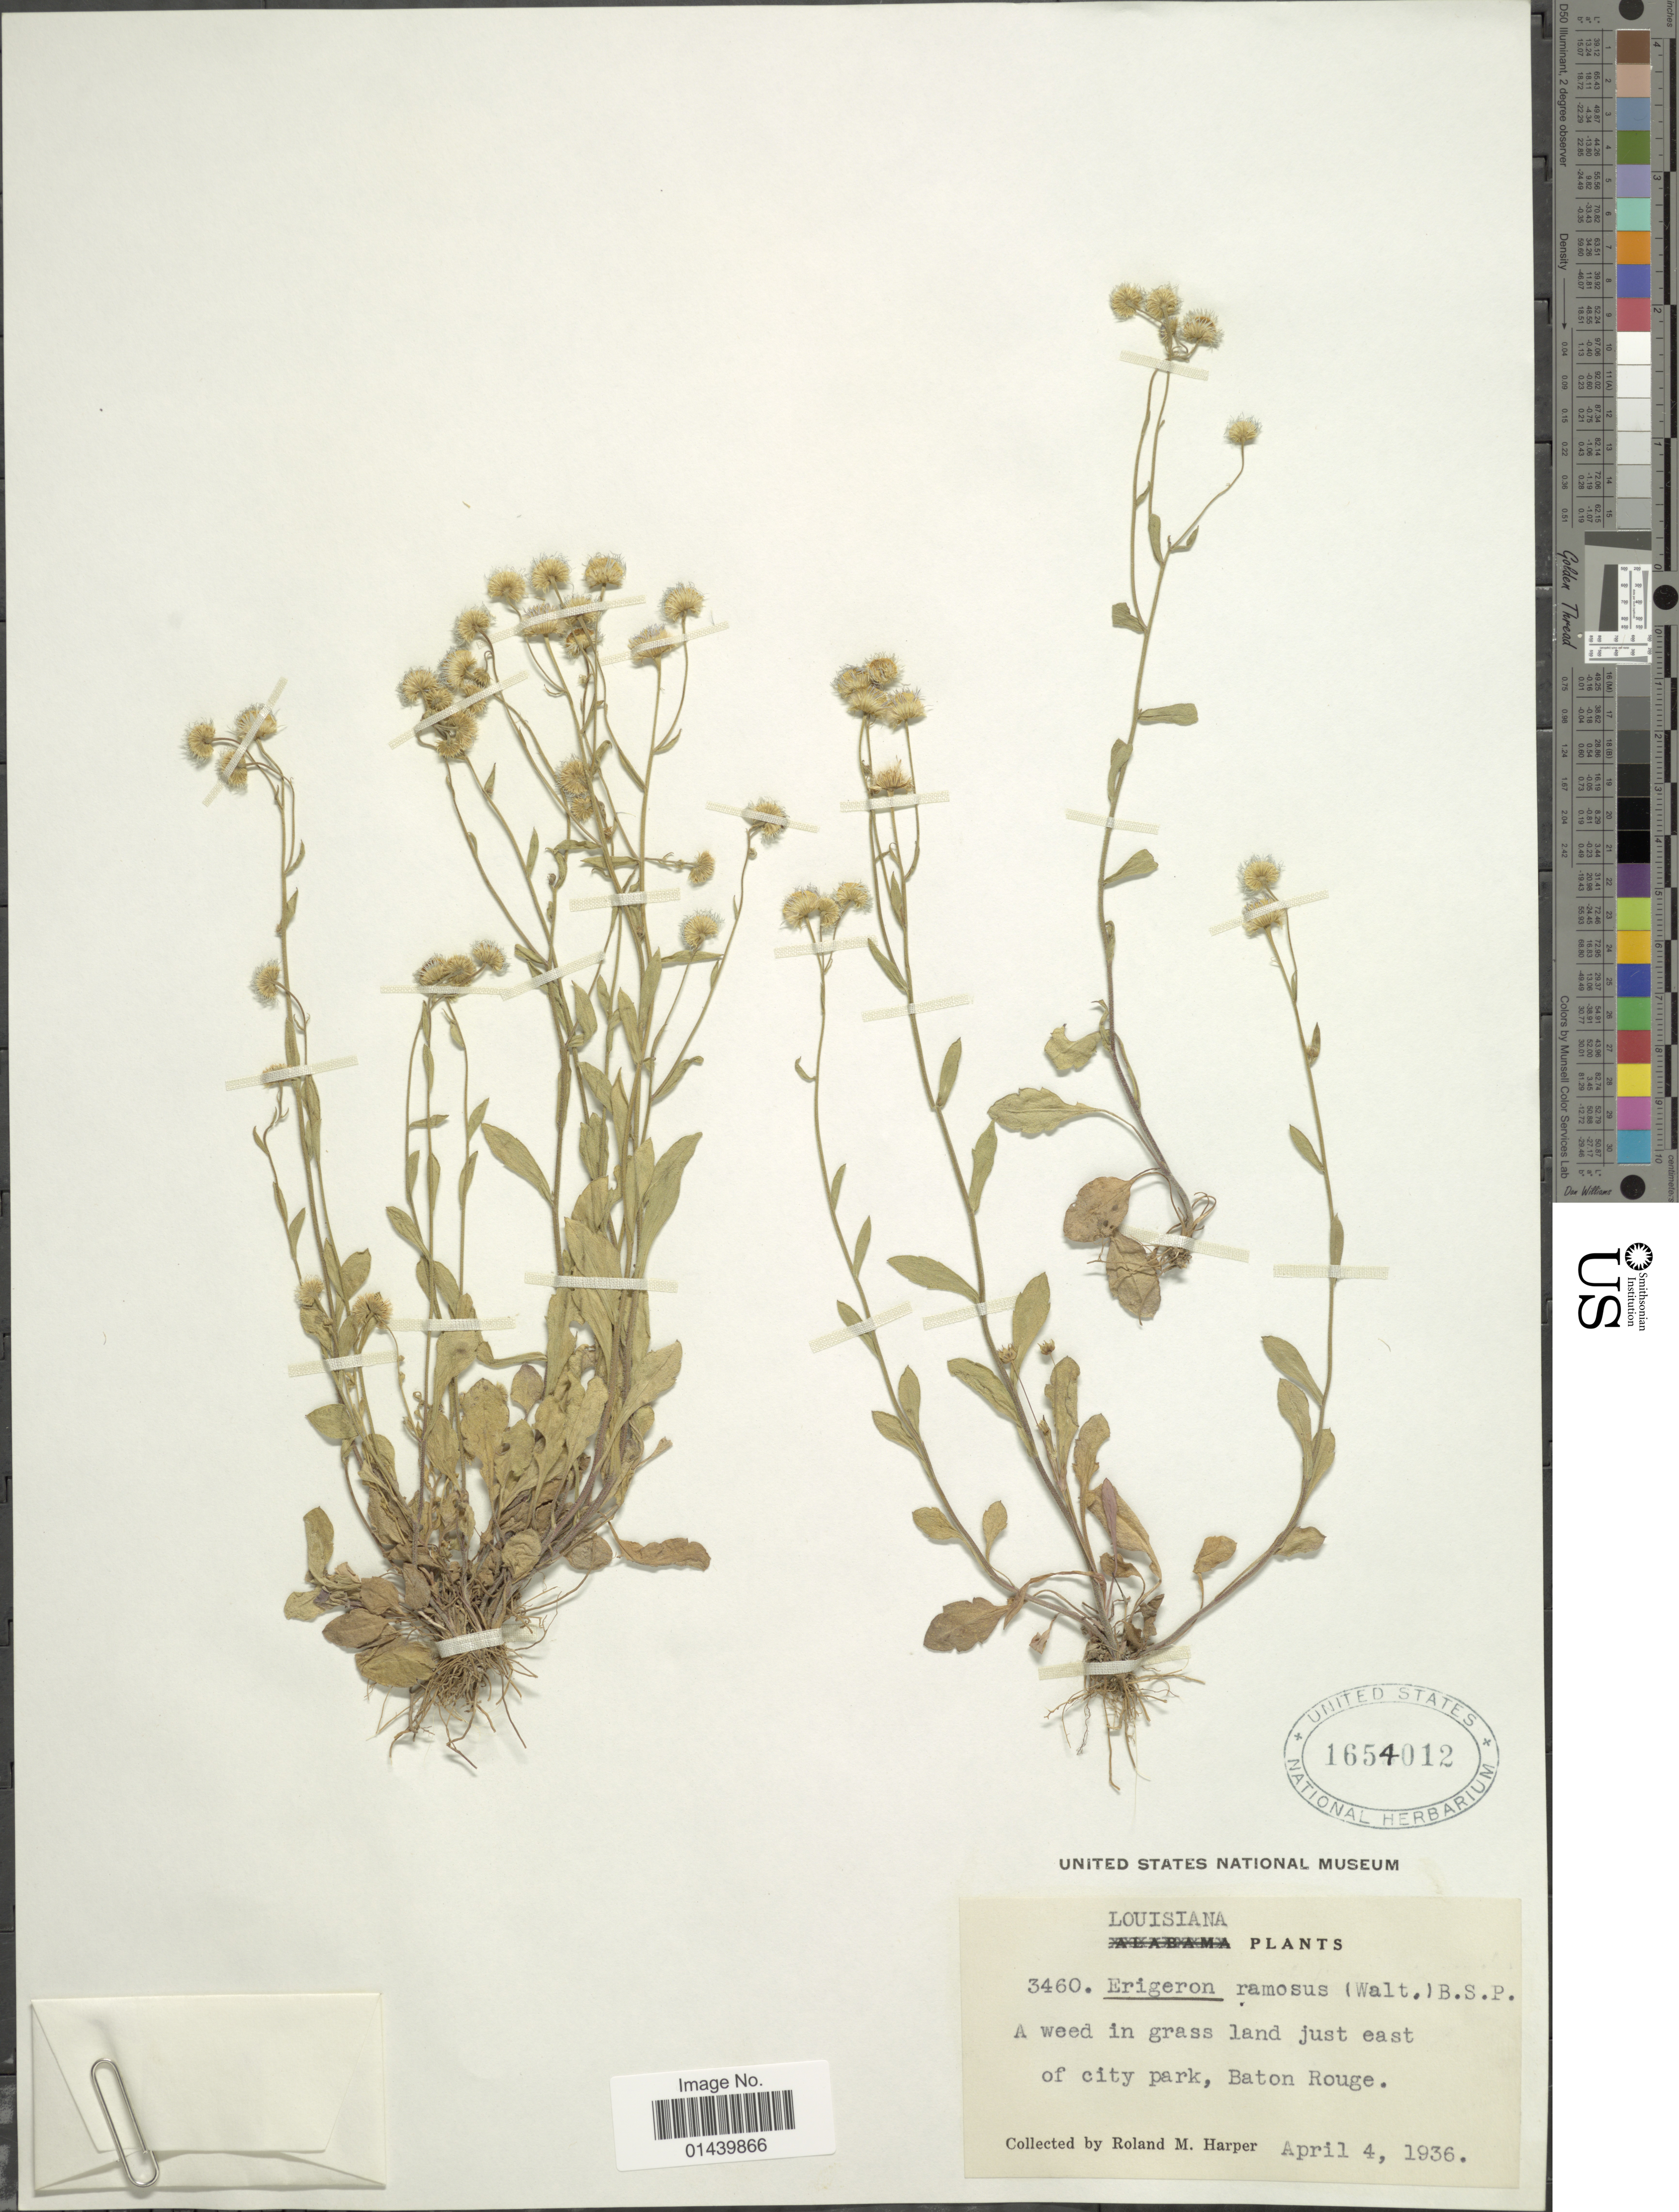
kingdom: Plantae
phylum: Tracheophyta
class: Magnoliopsida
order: Asterales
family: Asteraceae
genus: Erigeron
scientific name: Erigeron strigosus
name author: Muhl. ex Willd.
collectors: R. M. Harper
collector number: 3460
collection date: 1936-04-04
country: United States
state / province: Louisiana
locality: Just east of city park, Baton Rouge.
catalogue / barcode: US 1654012